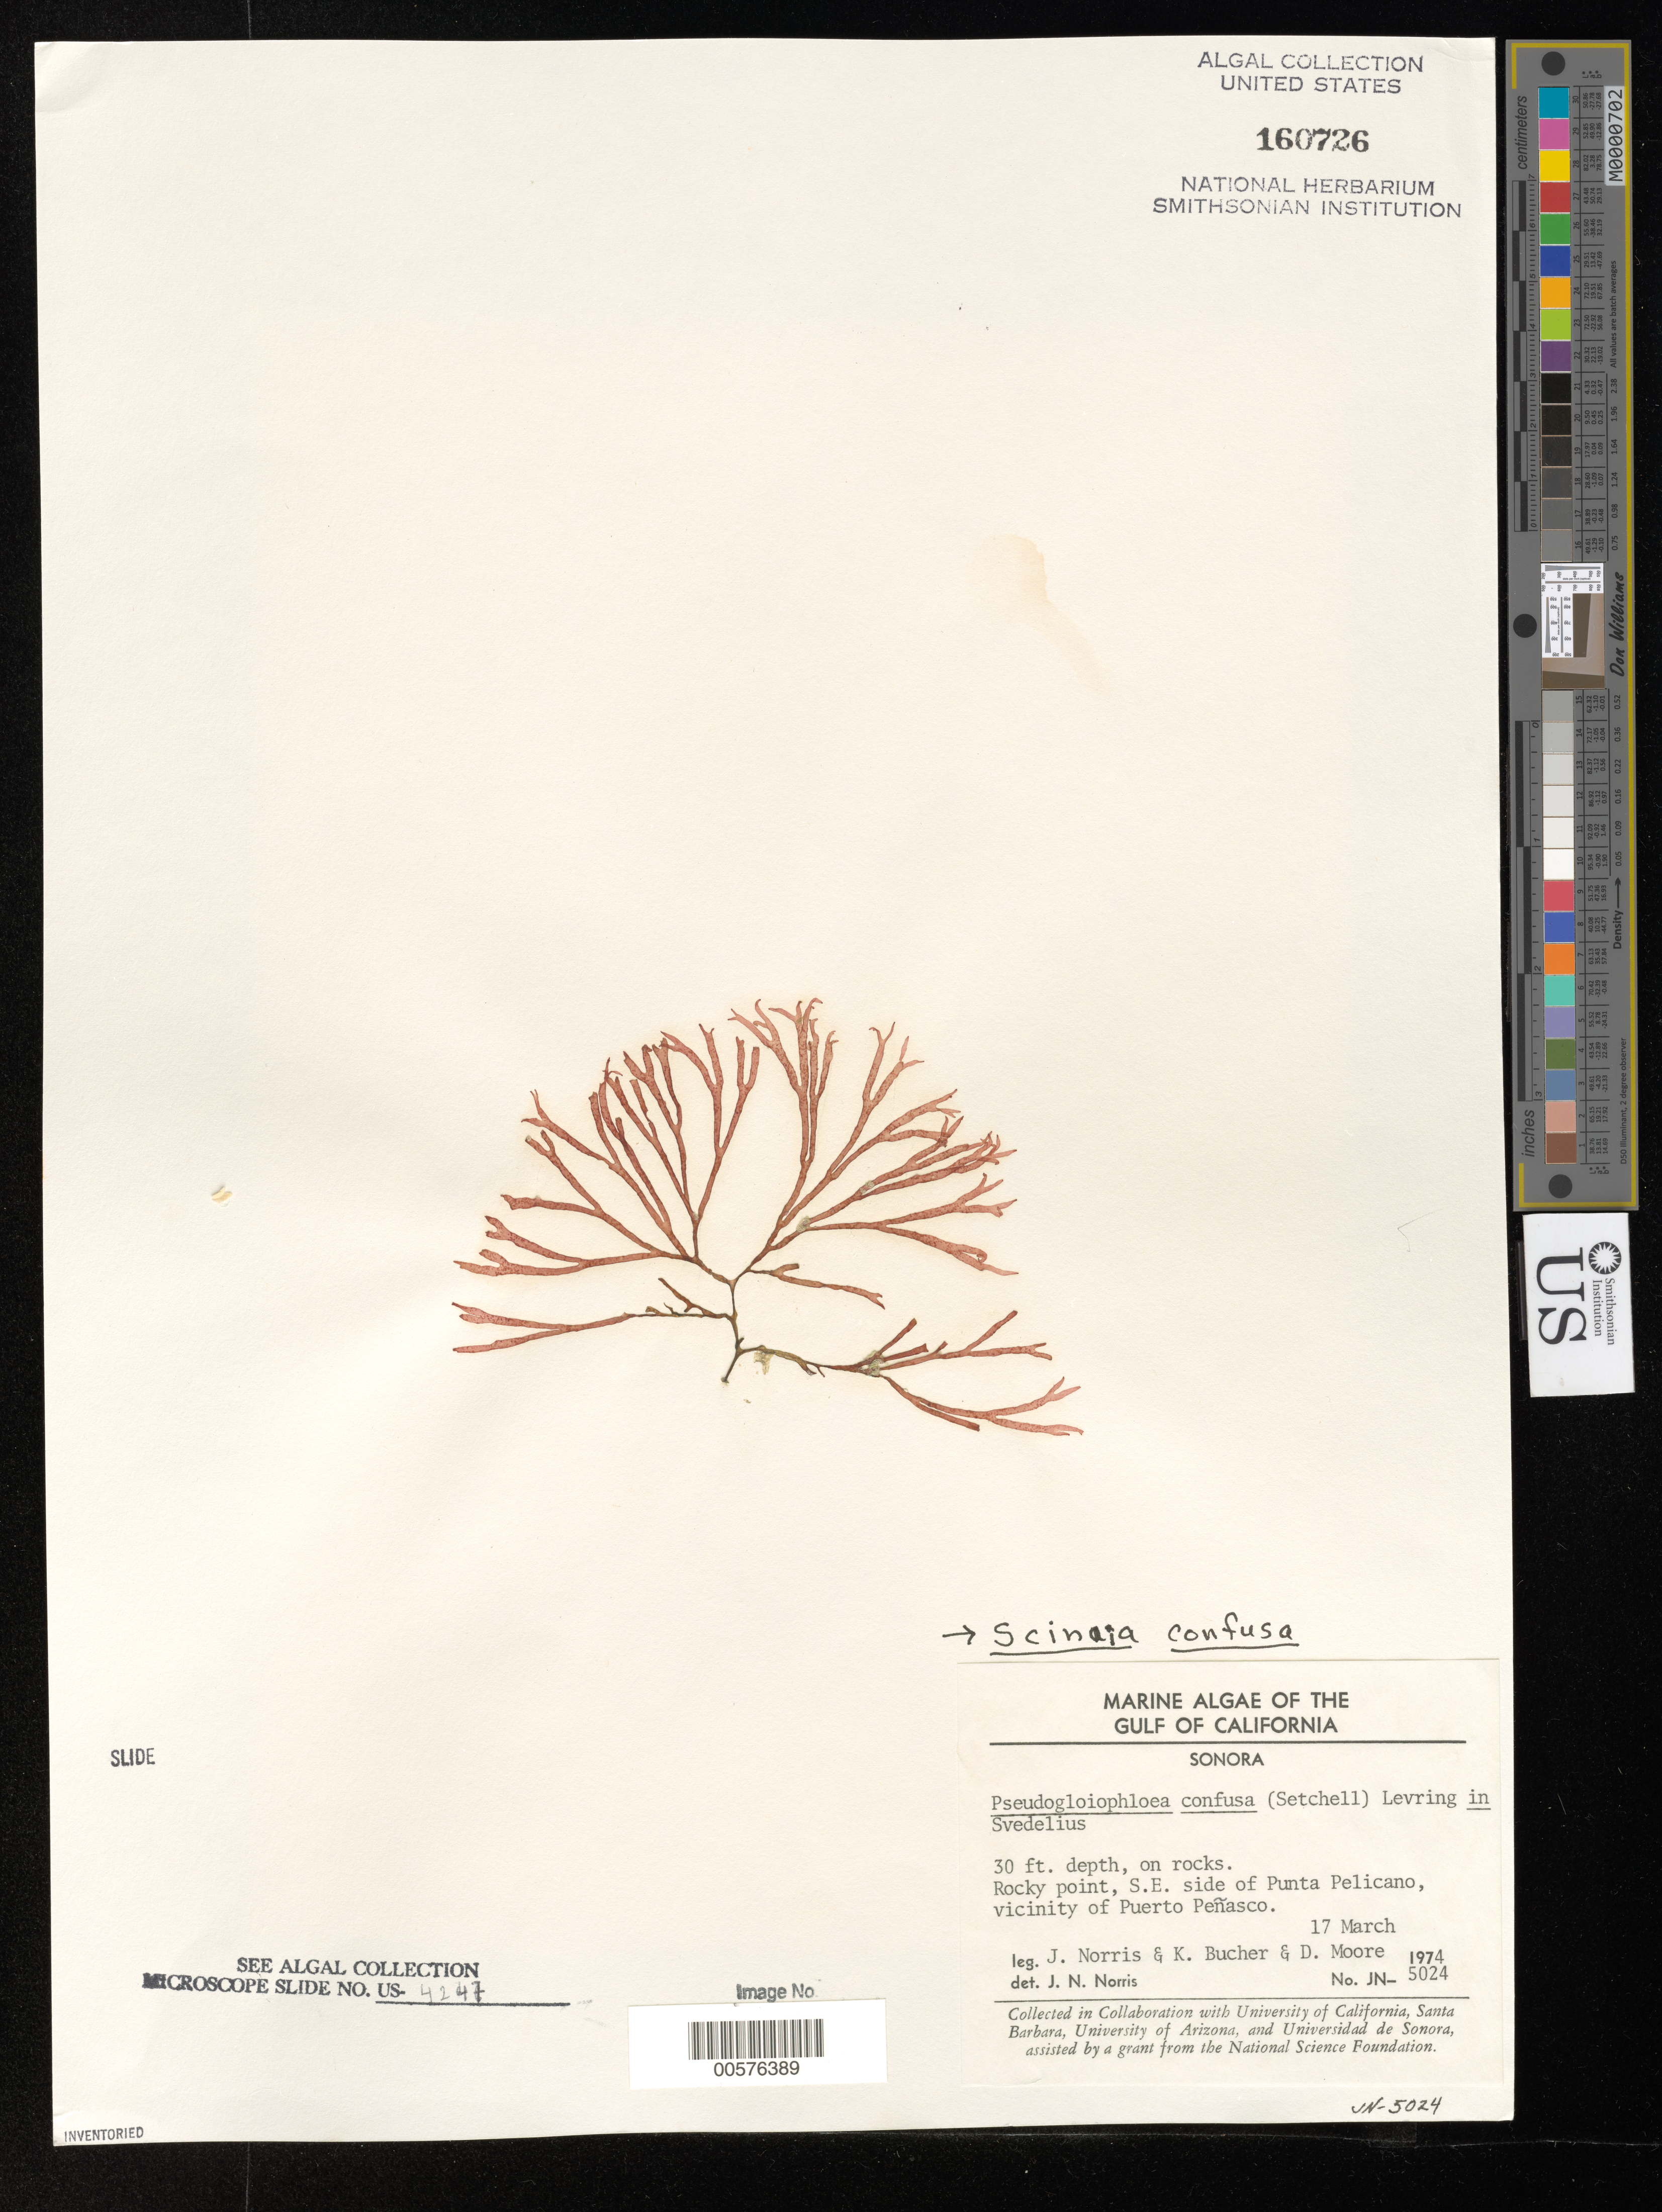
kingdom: Plantae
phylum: Rhodophyta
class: Florideophyceae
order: Nemaliales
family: Scinaiaceae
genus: Scinaia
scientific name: Scinaia confusa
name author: (Setch.) Huisman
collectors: J. N. Norris, K. E. Bucher & D. Moore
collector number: JN-5024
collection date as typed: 17 Mar 1974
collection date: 1974-03-17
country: Mexico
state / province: Sonora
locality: Punta Pelicano, Puerto Penasco area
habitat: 30 ft. depth, on rocks.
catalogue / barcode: US 160726